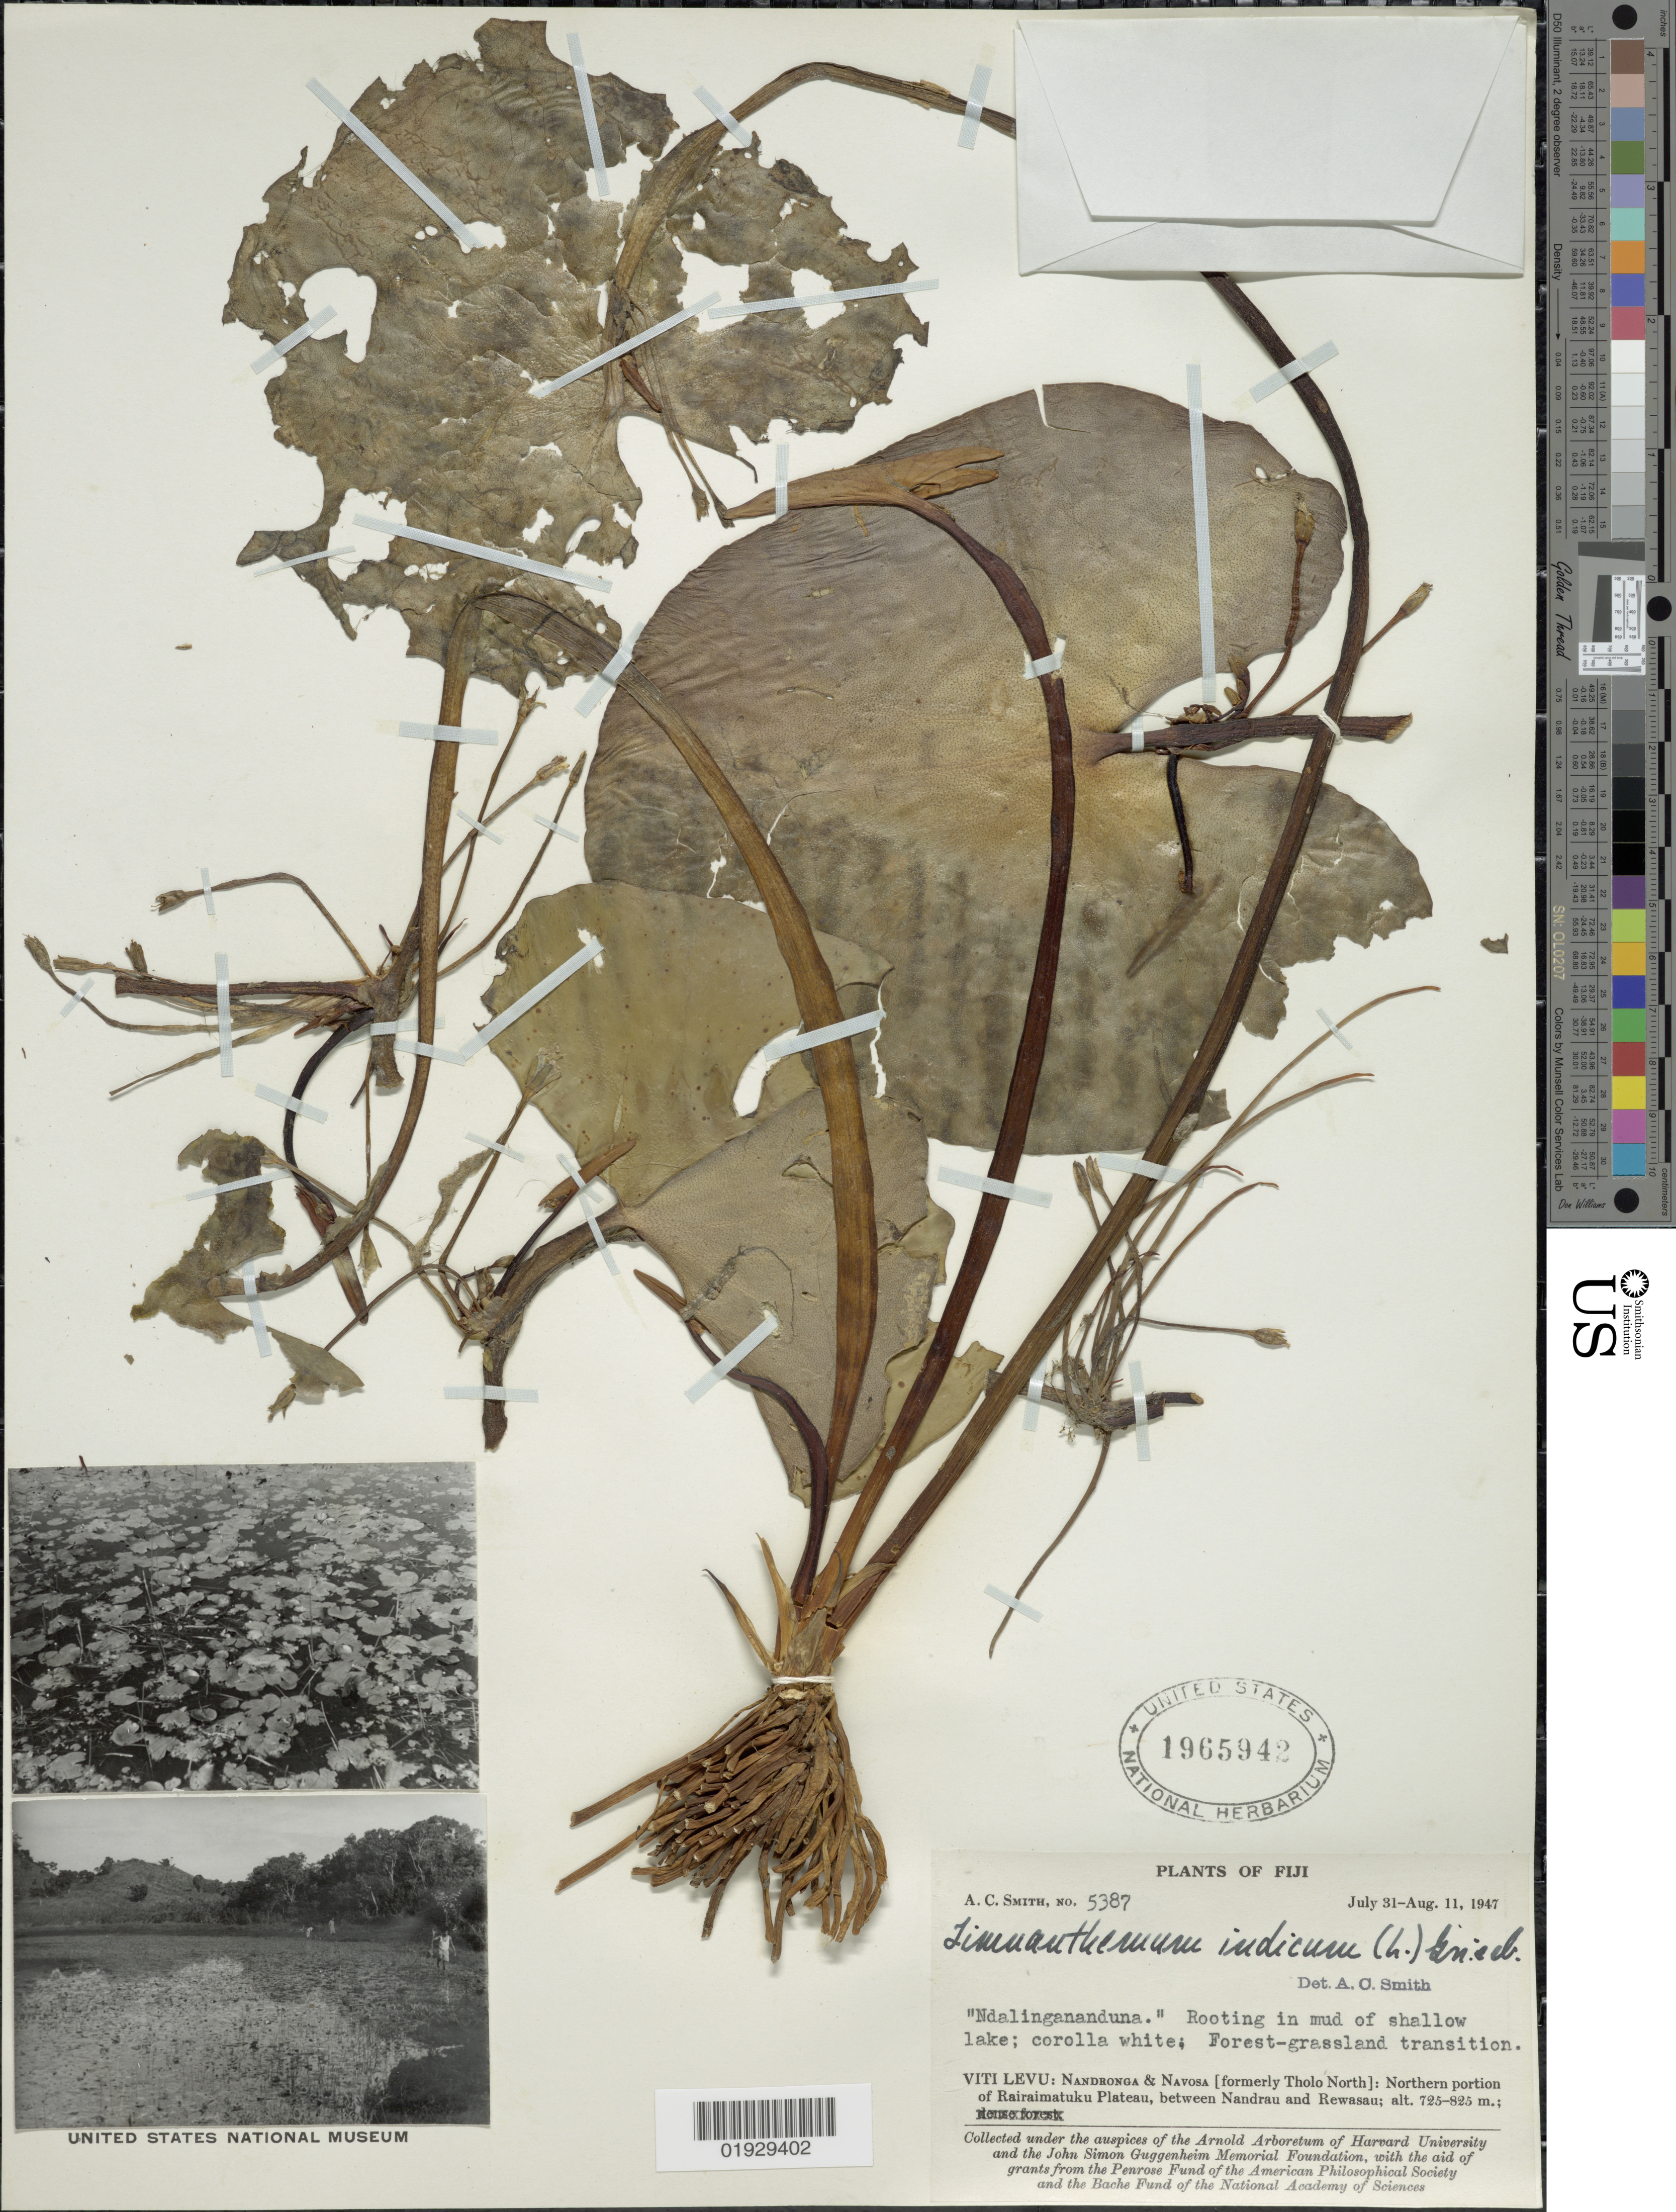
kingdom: Plantae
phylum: Tracheophyta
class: Magnoliopsida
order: Asterales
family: Menyanthaceae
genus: Nymphoides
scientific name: Nymphoides indica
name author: (L.) Kuntze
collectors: A. C. Smith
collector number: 5387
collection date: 1947-07-31/1947-08-11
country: Fiji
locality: Viti Levu: Nandronga & Navosa [formerly Tholo North]: Northern portion of Rairaimatuku Plateau, between Nandrau and Rewasau.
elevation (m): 725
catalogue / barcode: US 1965942